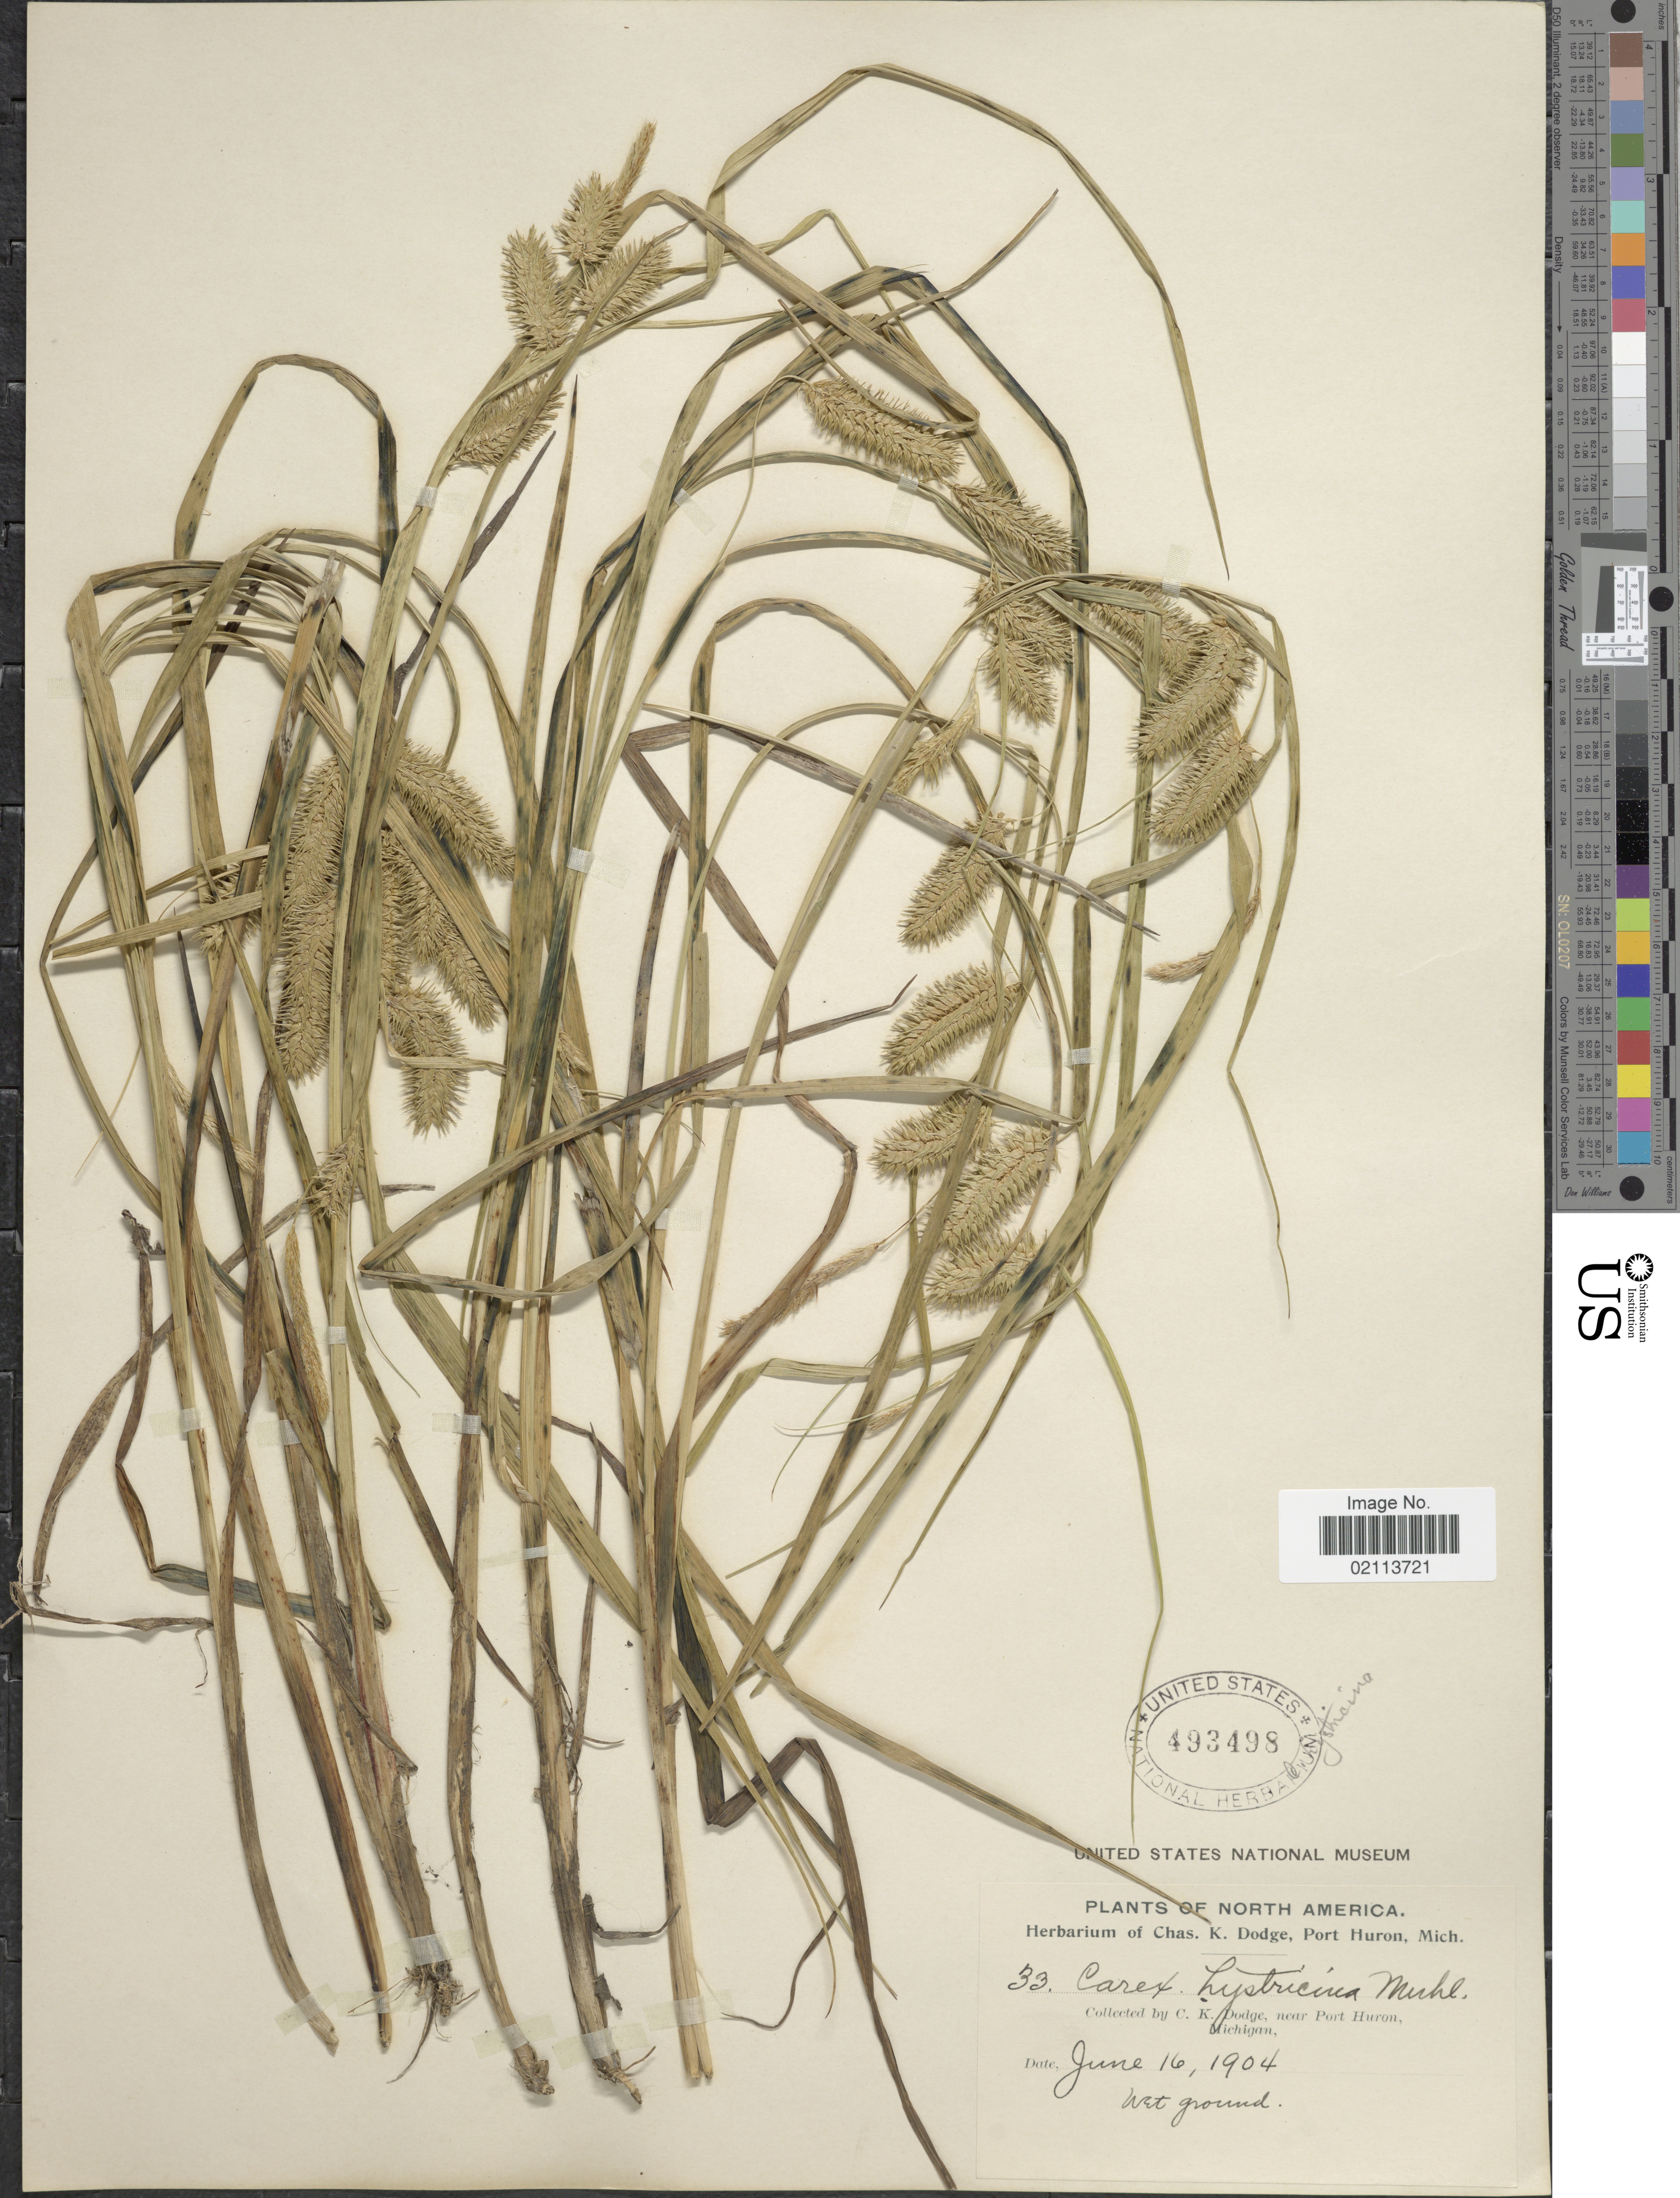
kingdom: Plantae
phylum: Tracheophyta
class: Liliopsida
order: Poales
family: Cyperaceae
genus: Carex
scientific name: Carex hystericina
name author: Muhl. ex Willd.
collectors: C. K. Dodge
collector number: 33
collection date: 1904-06-16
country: United States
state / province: Michigan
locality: Near Port Huron, Mich.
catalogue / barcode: US 493498